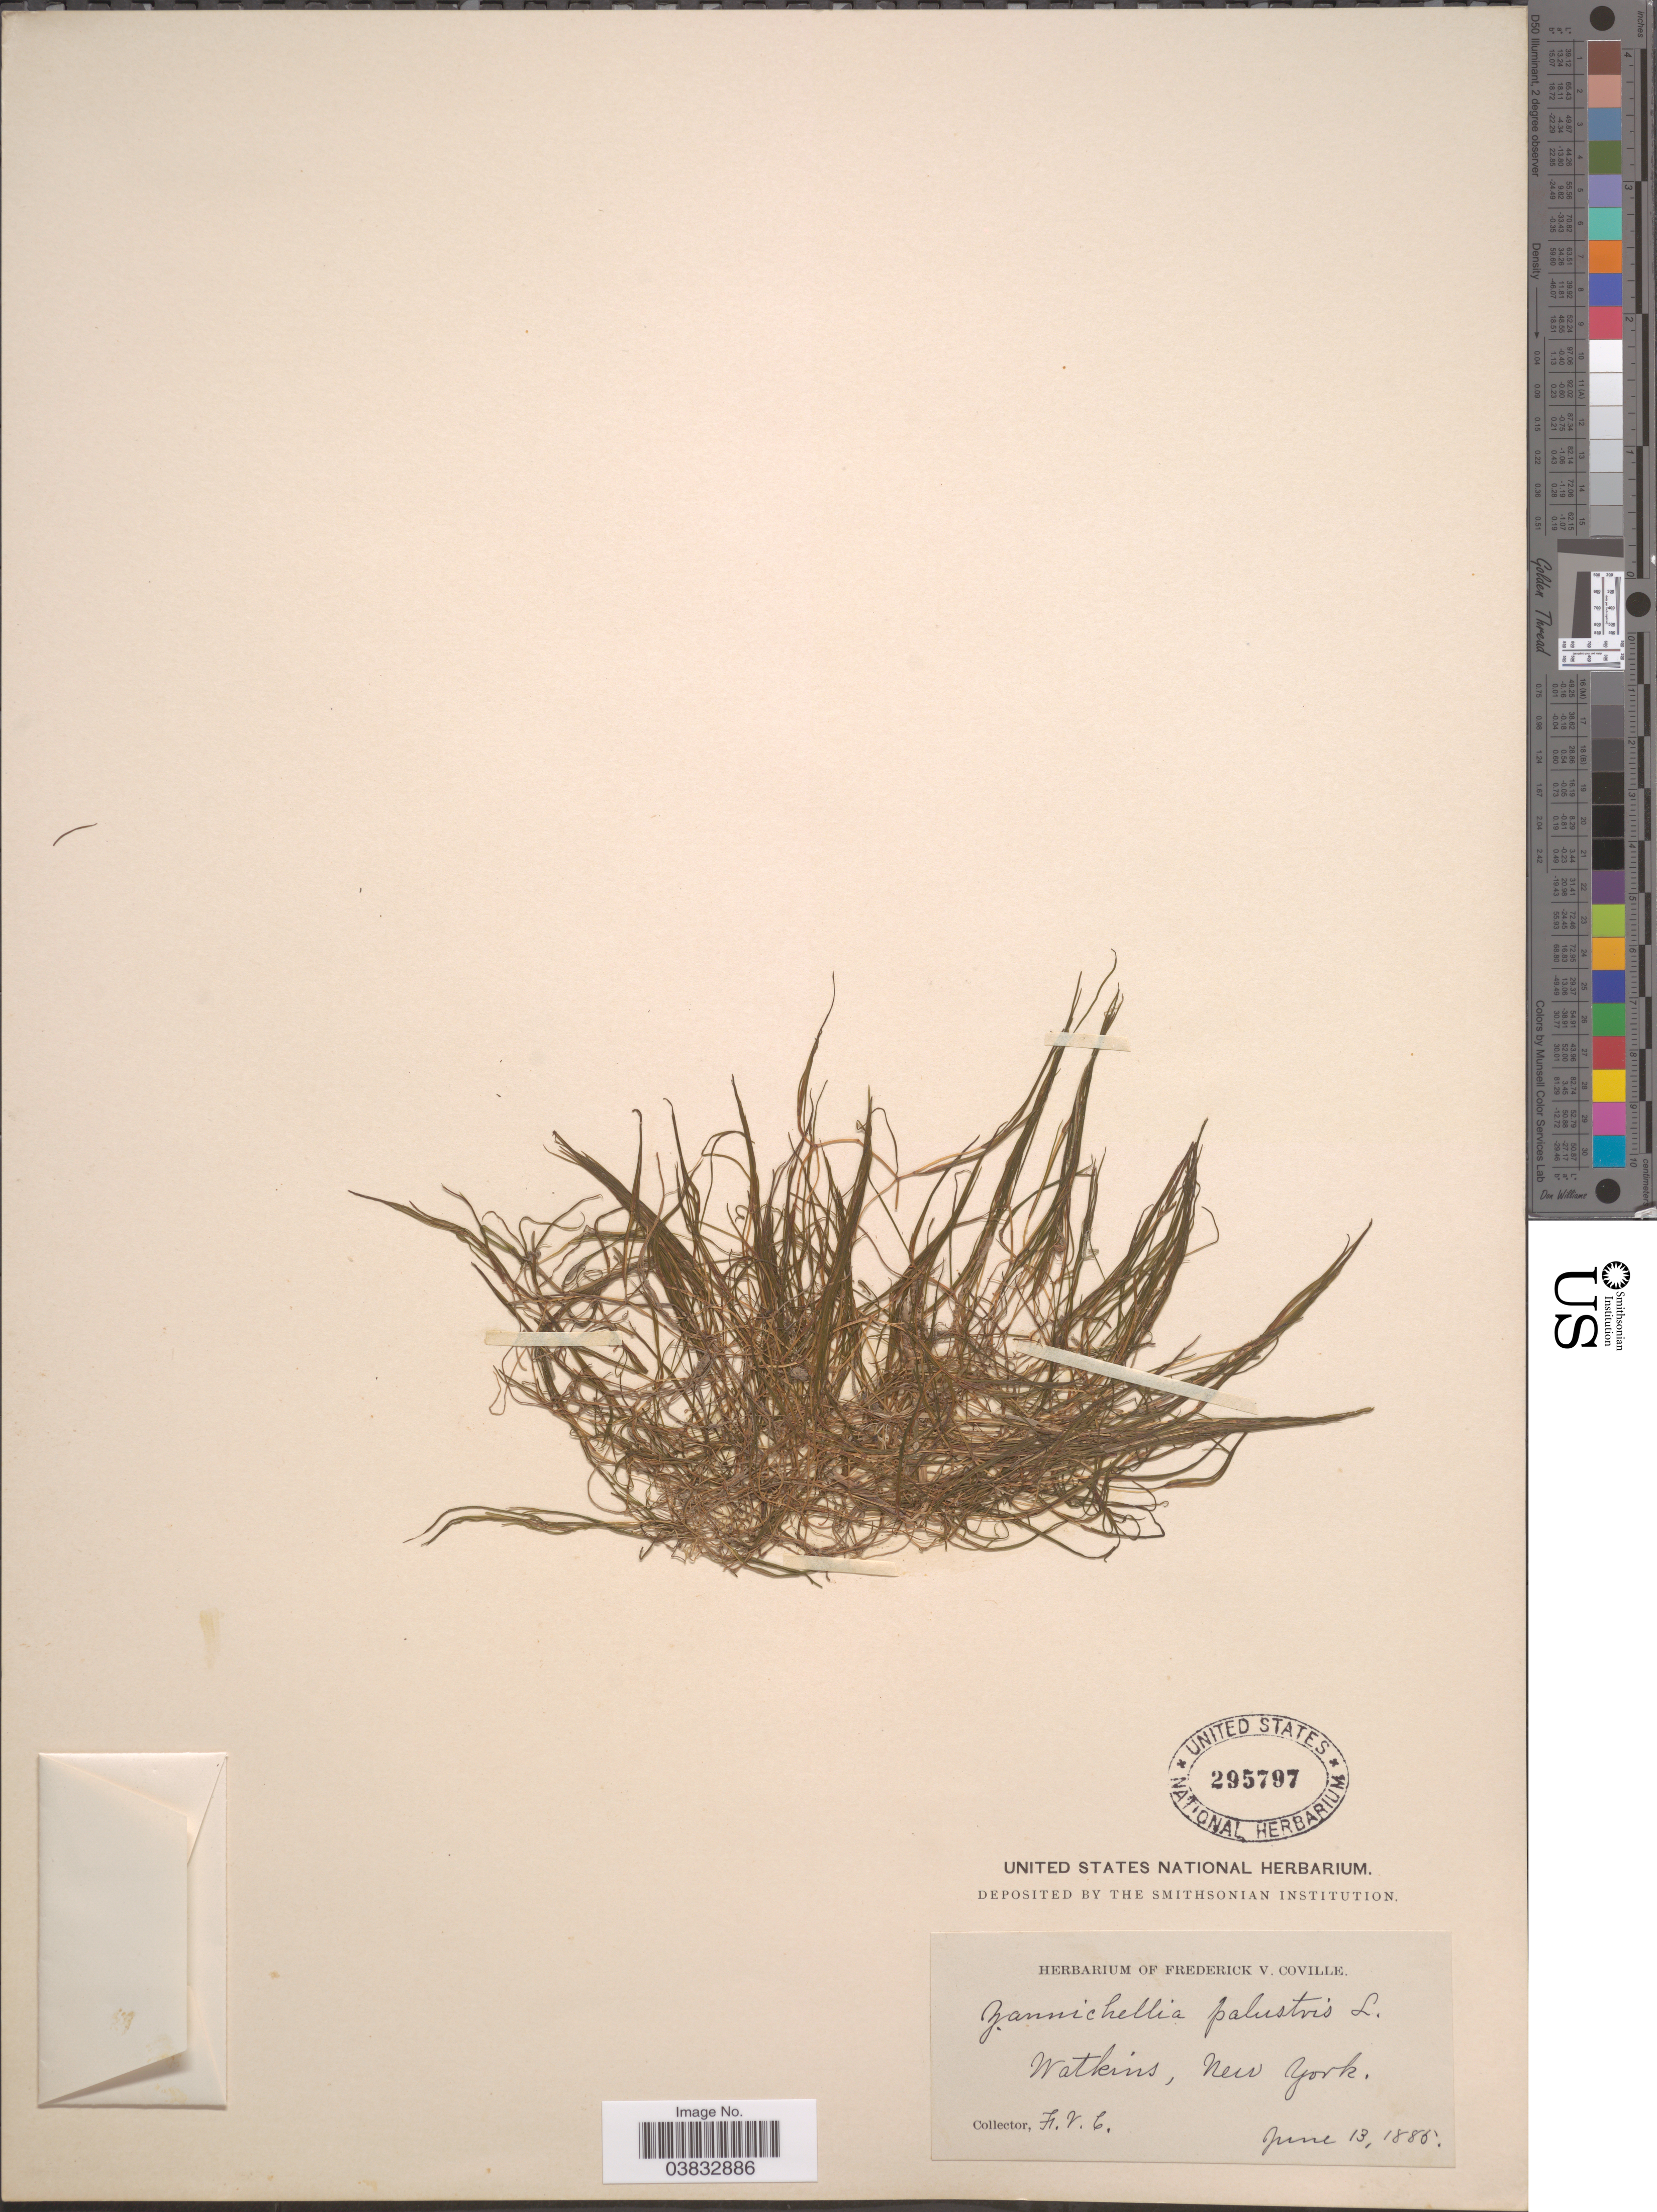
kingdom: Plantae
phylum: Tracheophyta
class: Liliopsida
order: Alismatales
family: Potamogetonaceae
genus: Zannichellia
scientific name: Zannichellia palustris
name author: L.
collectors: F. V. Coville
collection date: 1885-06-13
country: United States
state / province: New York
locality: Watkins.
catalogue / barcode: US 295797